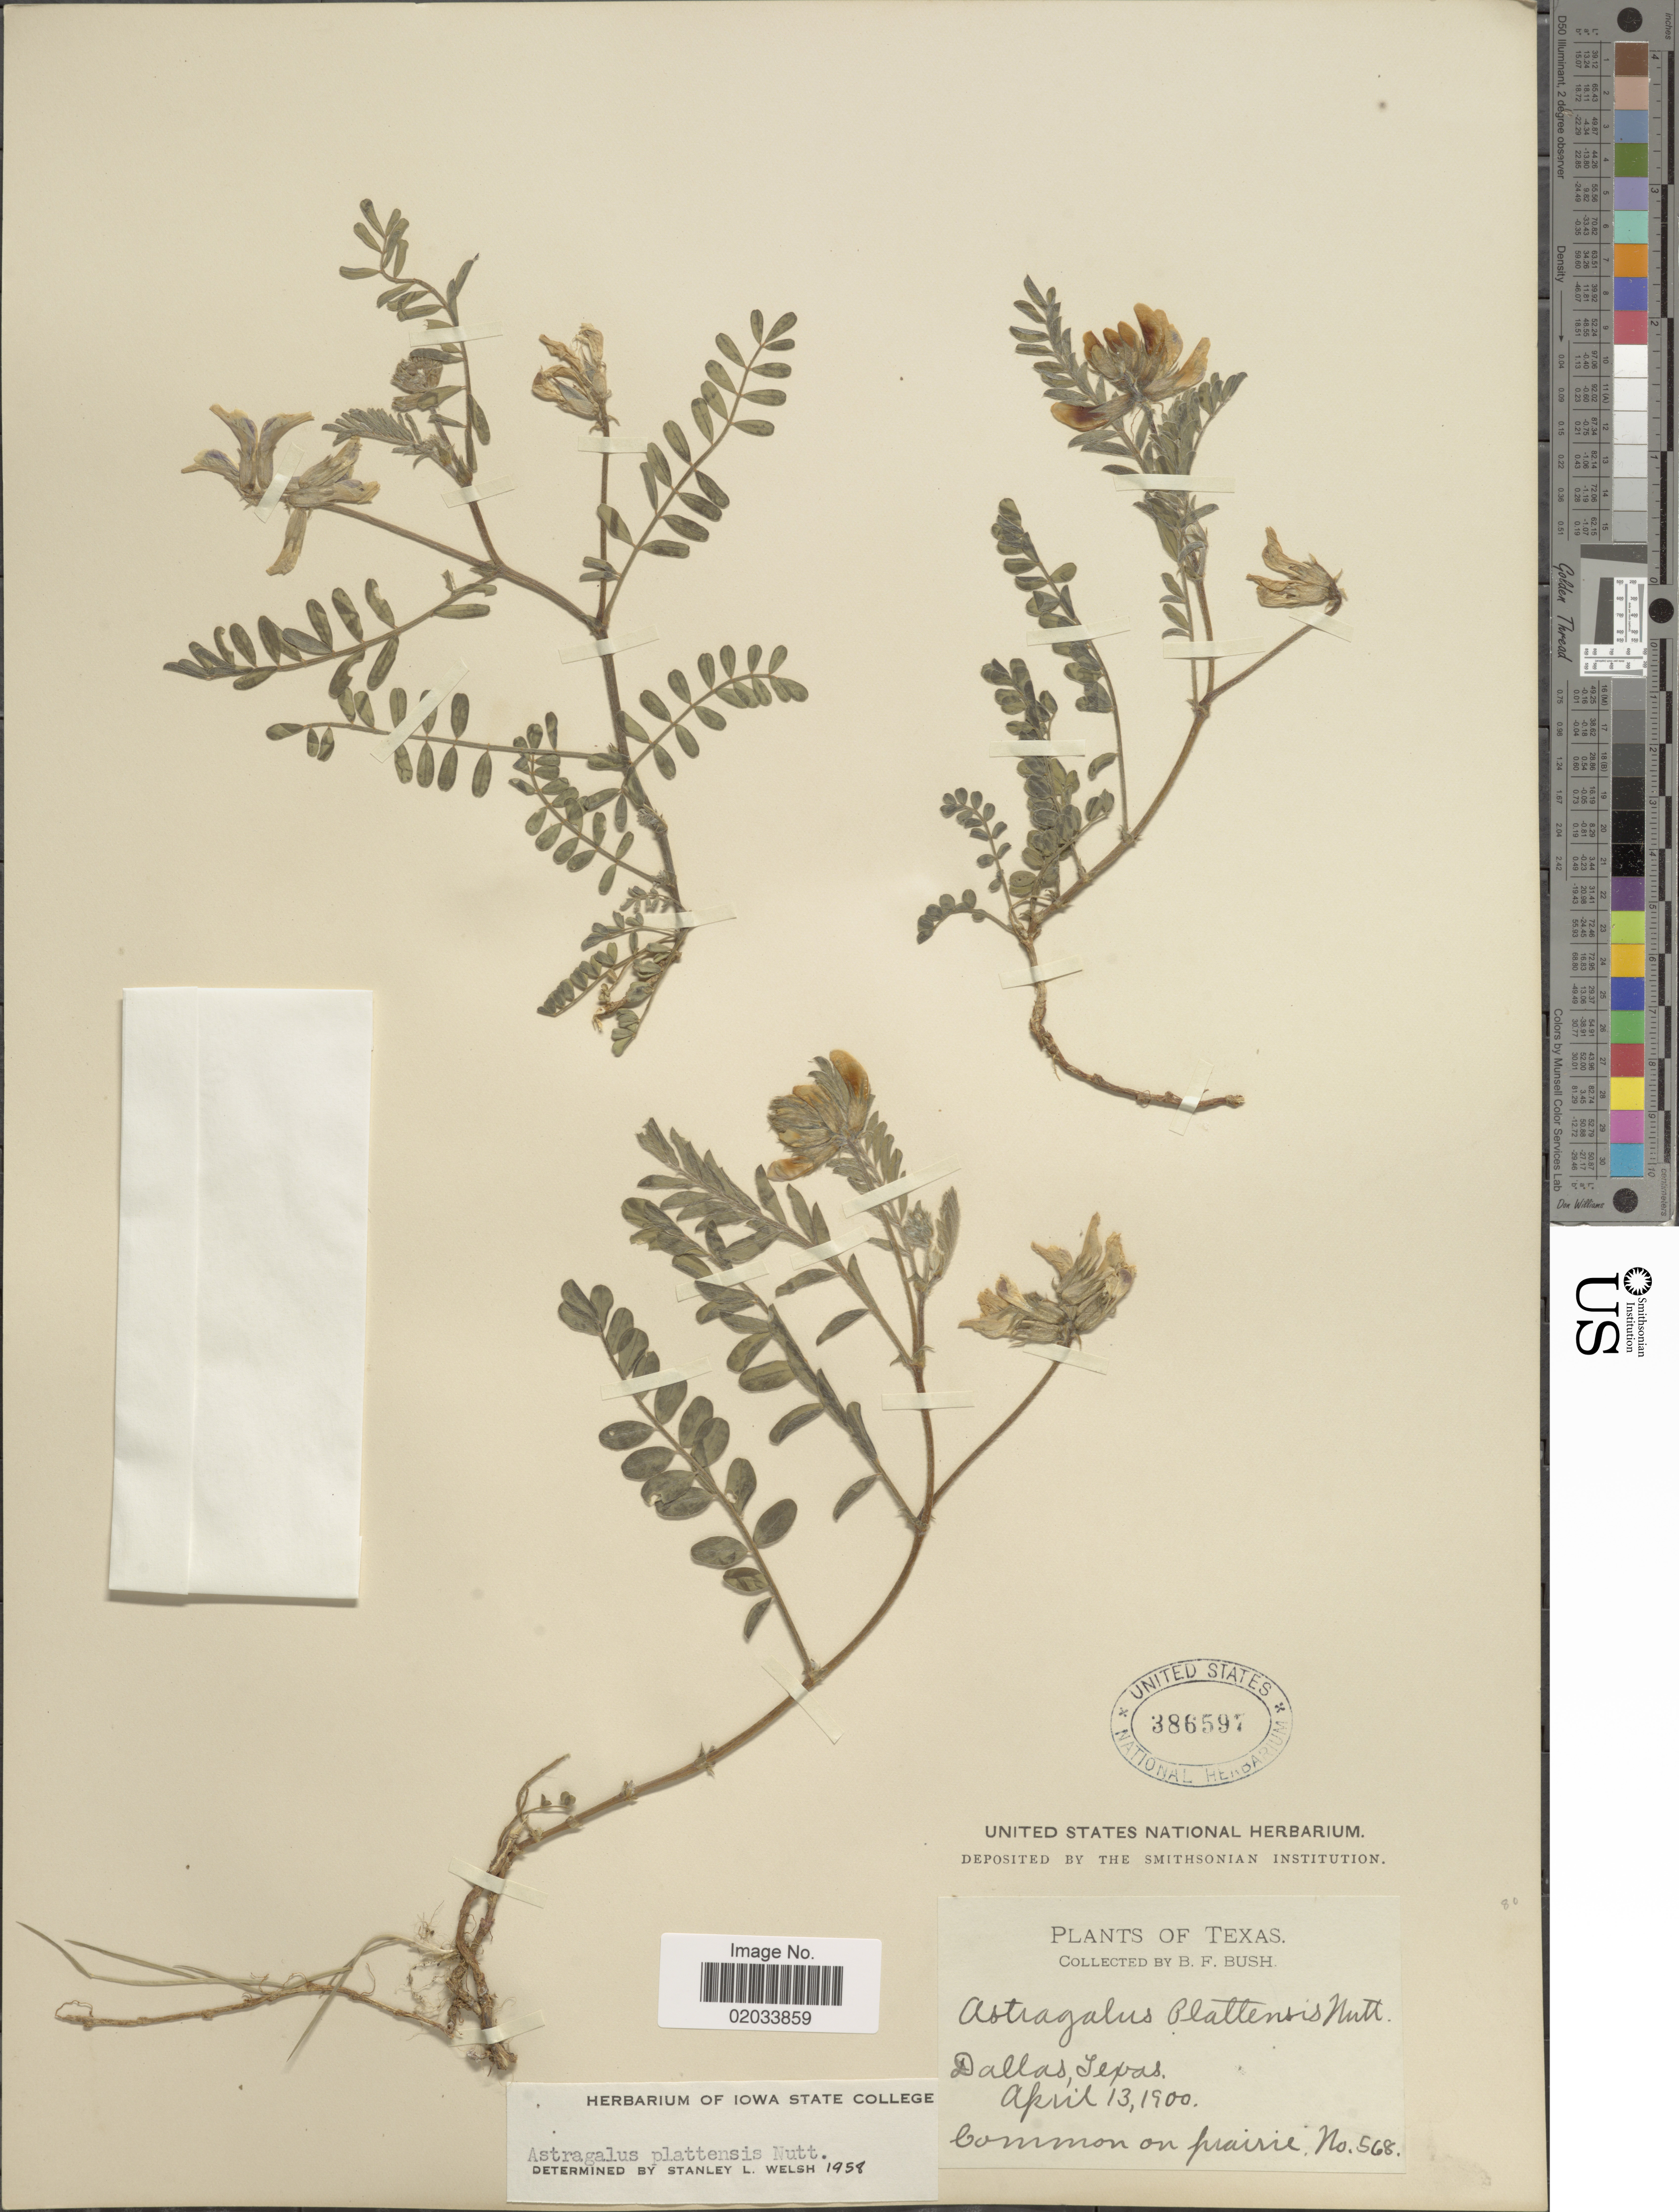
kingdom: Plantae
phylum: Tracheophyta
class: Magnoliopsida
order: Fabales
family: Fabaceae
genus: Astragalus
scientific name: Astragalus plattensis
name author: Nutt. ex Torr. & A. Gray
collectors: B. F. Bush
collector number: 568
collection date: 1900-04-13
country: United States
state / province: Texas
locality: Dallas, Common on prairie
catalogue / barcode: US 386597